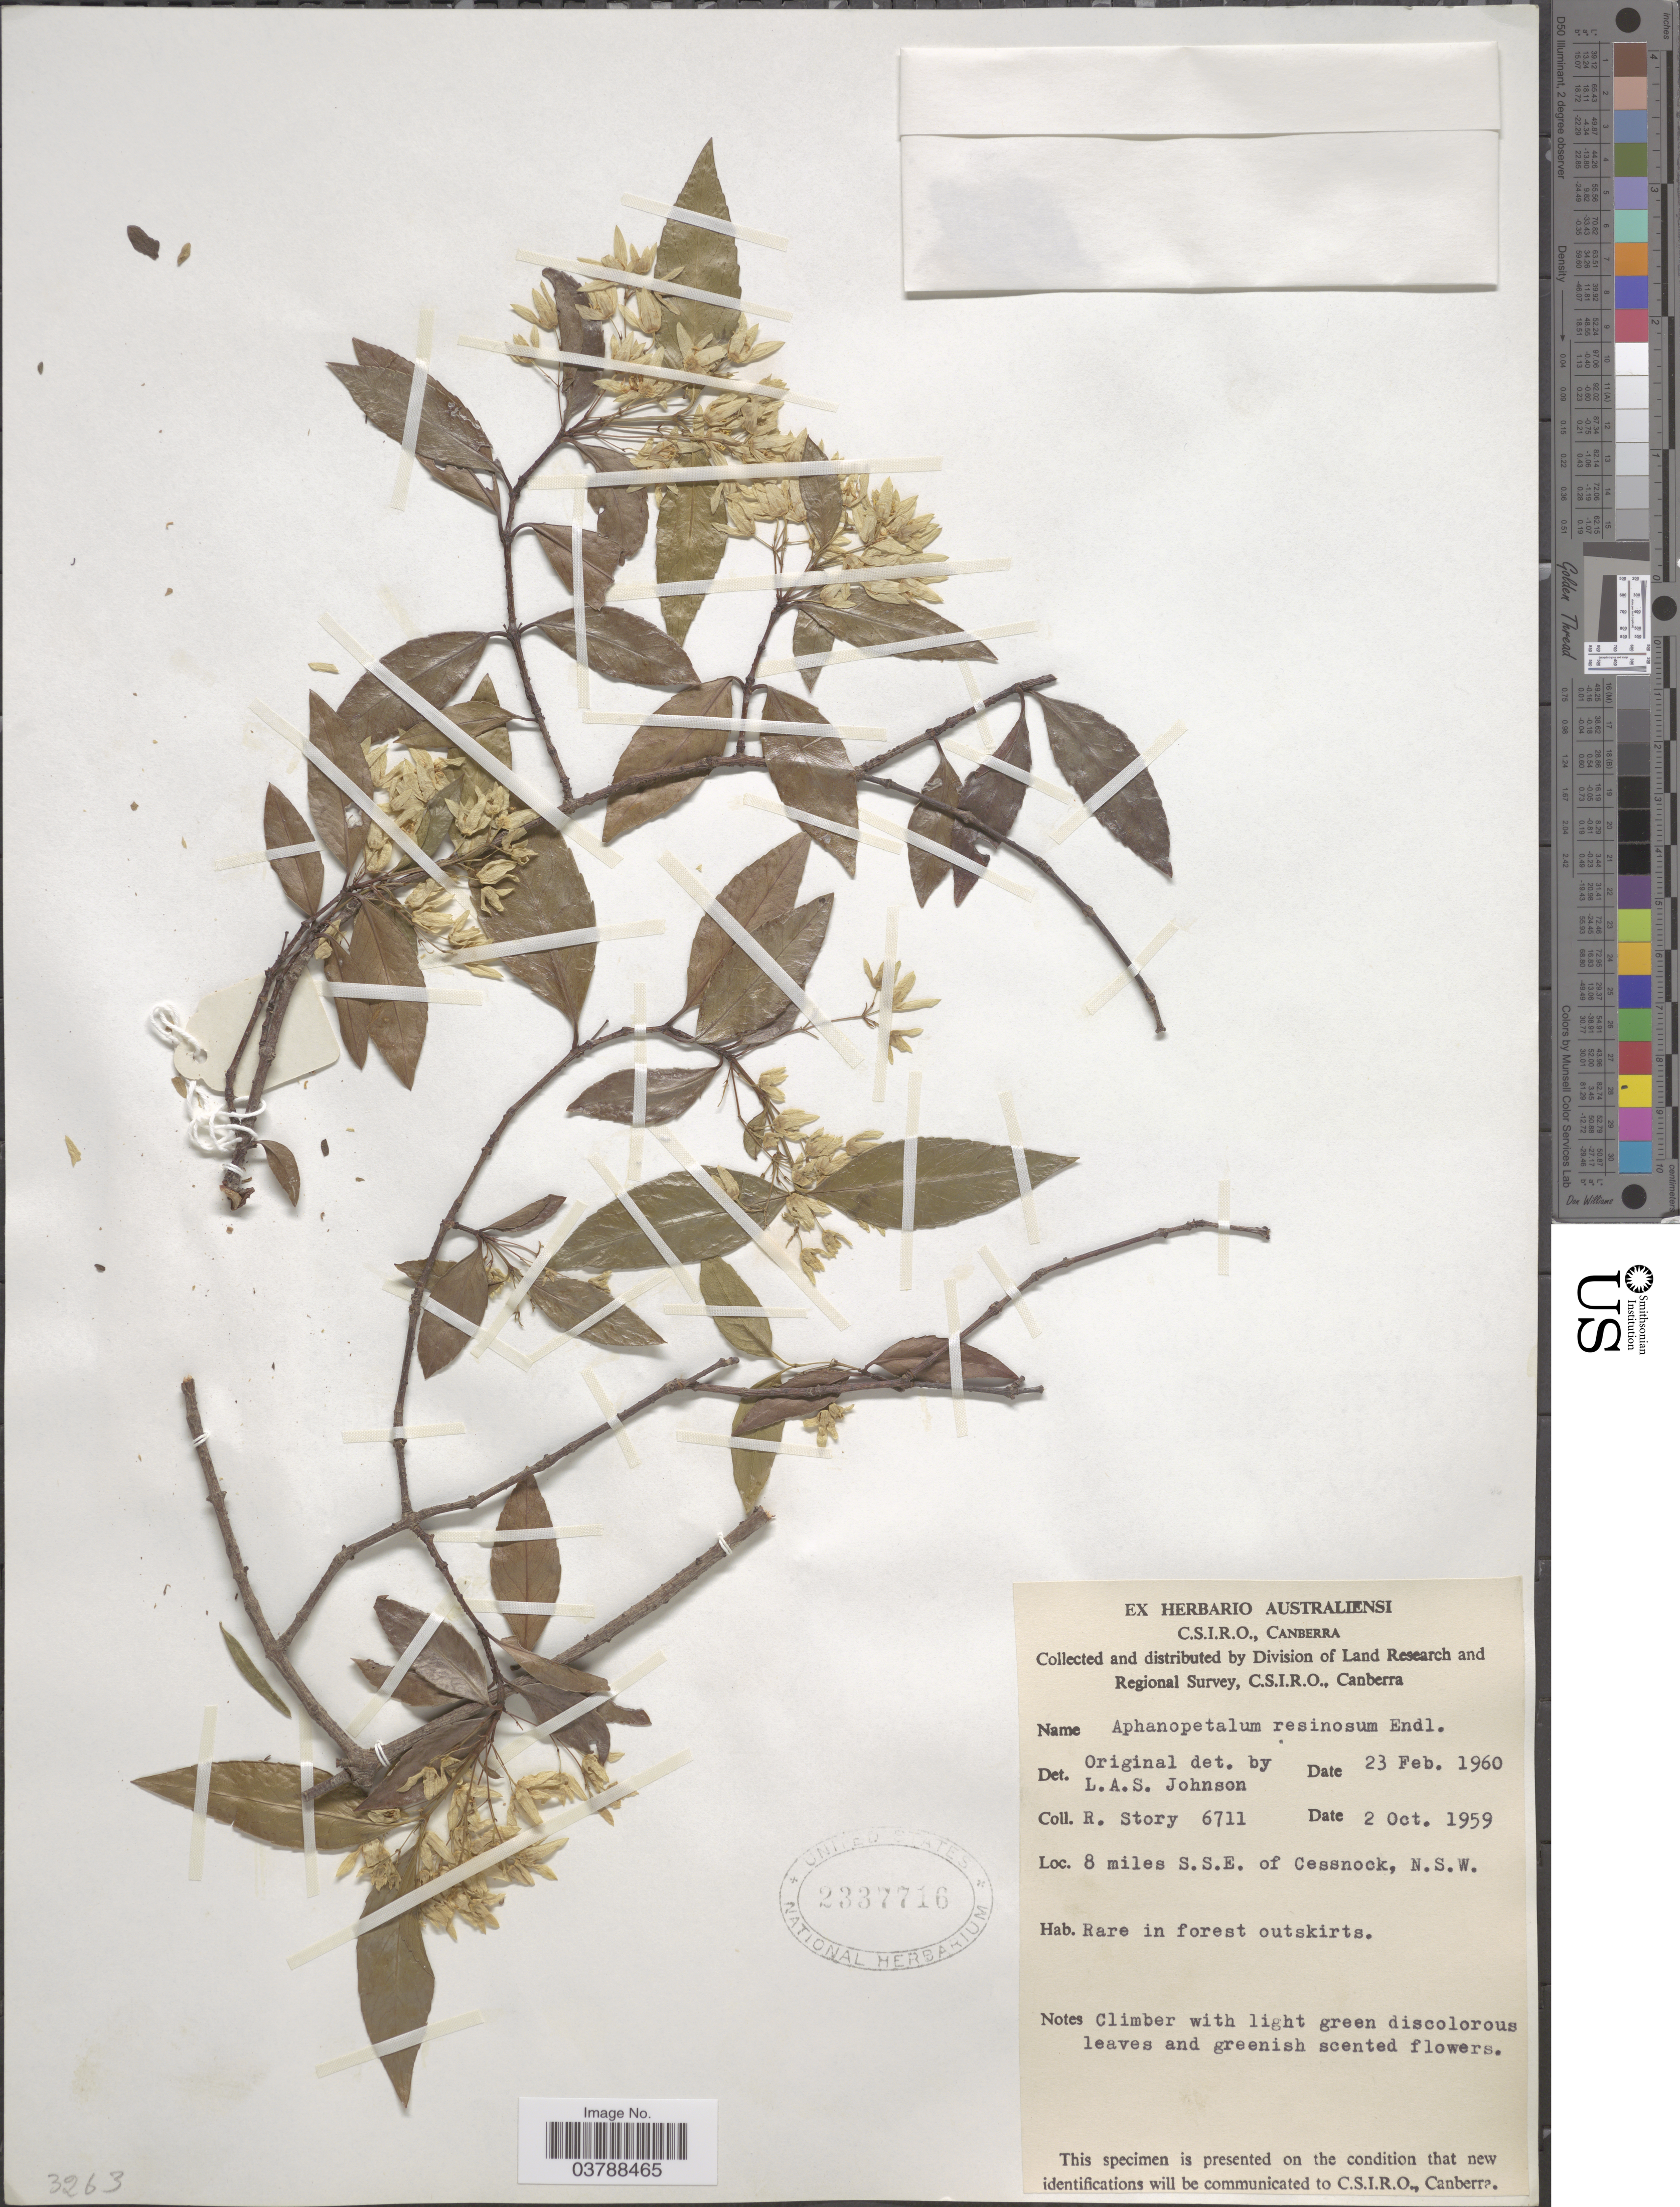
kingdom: Plantae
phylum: Tracheophyta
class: Magnoliopsida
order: Saxifragales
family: Aphanopetalaceae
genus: Aphanopetalum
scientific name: Aphanopetalum resinosum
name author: Endl.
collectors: R. Story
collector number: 6711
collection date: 1959-10-02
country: Australia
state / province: New South Wales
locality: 8 miles S.S.E. of Cessnock, N.S.W.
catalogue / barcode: US 2337716